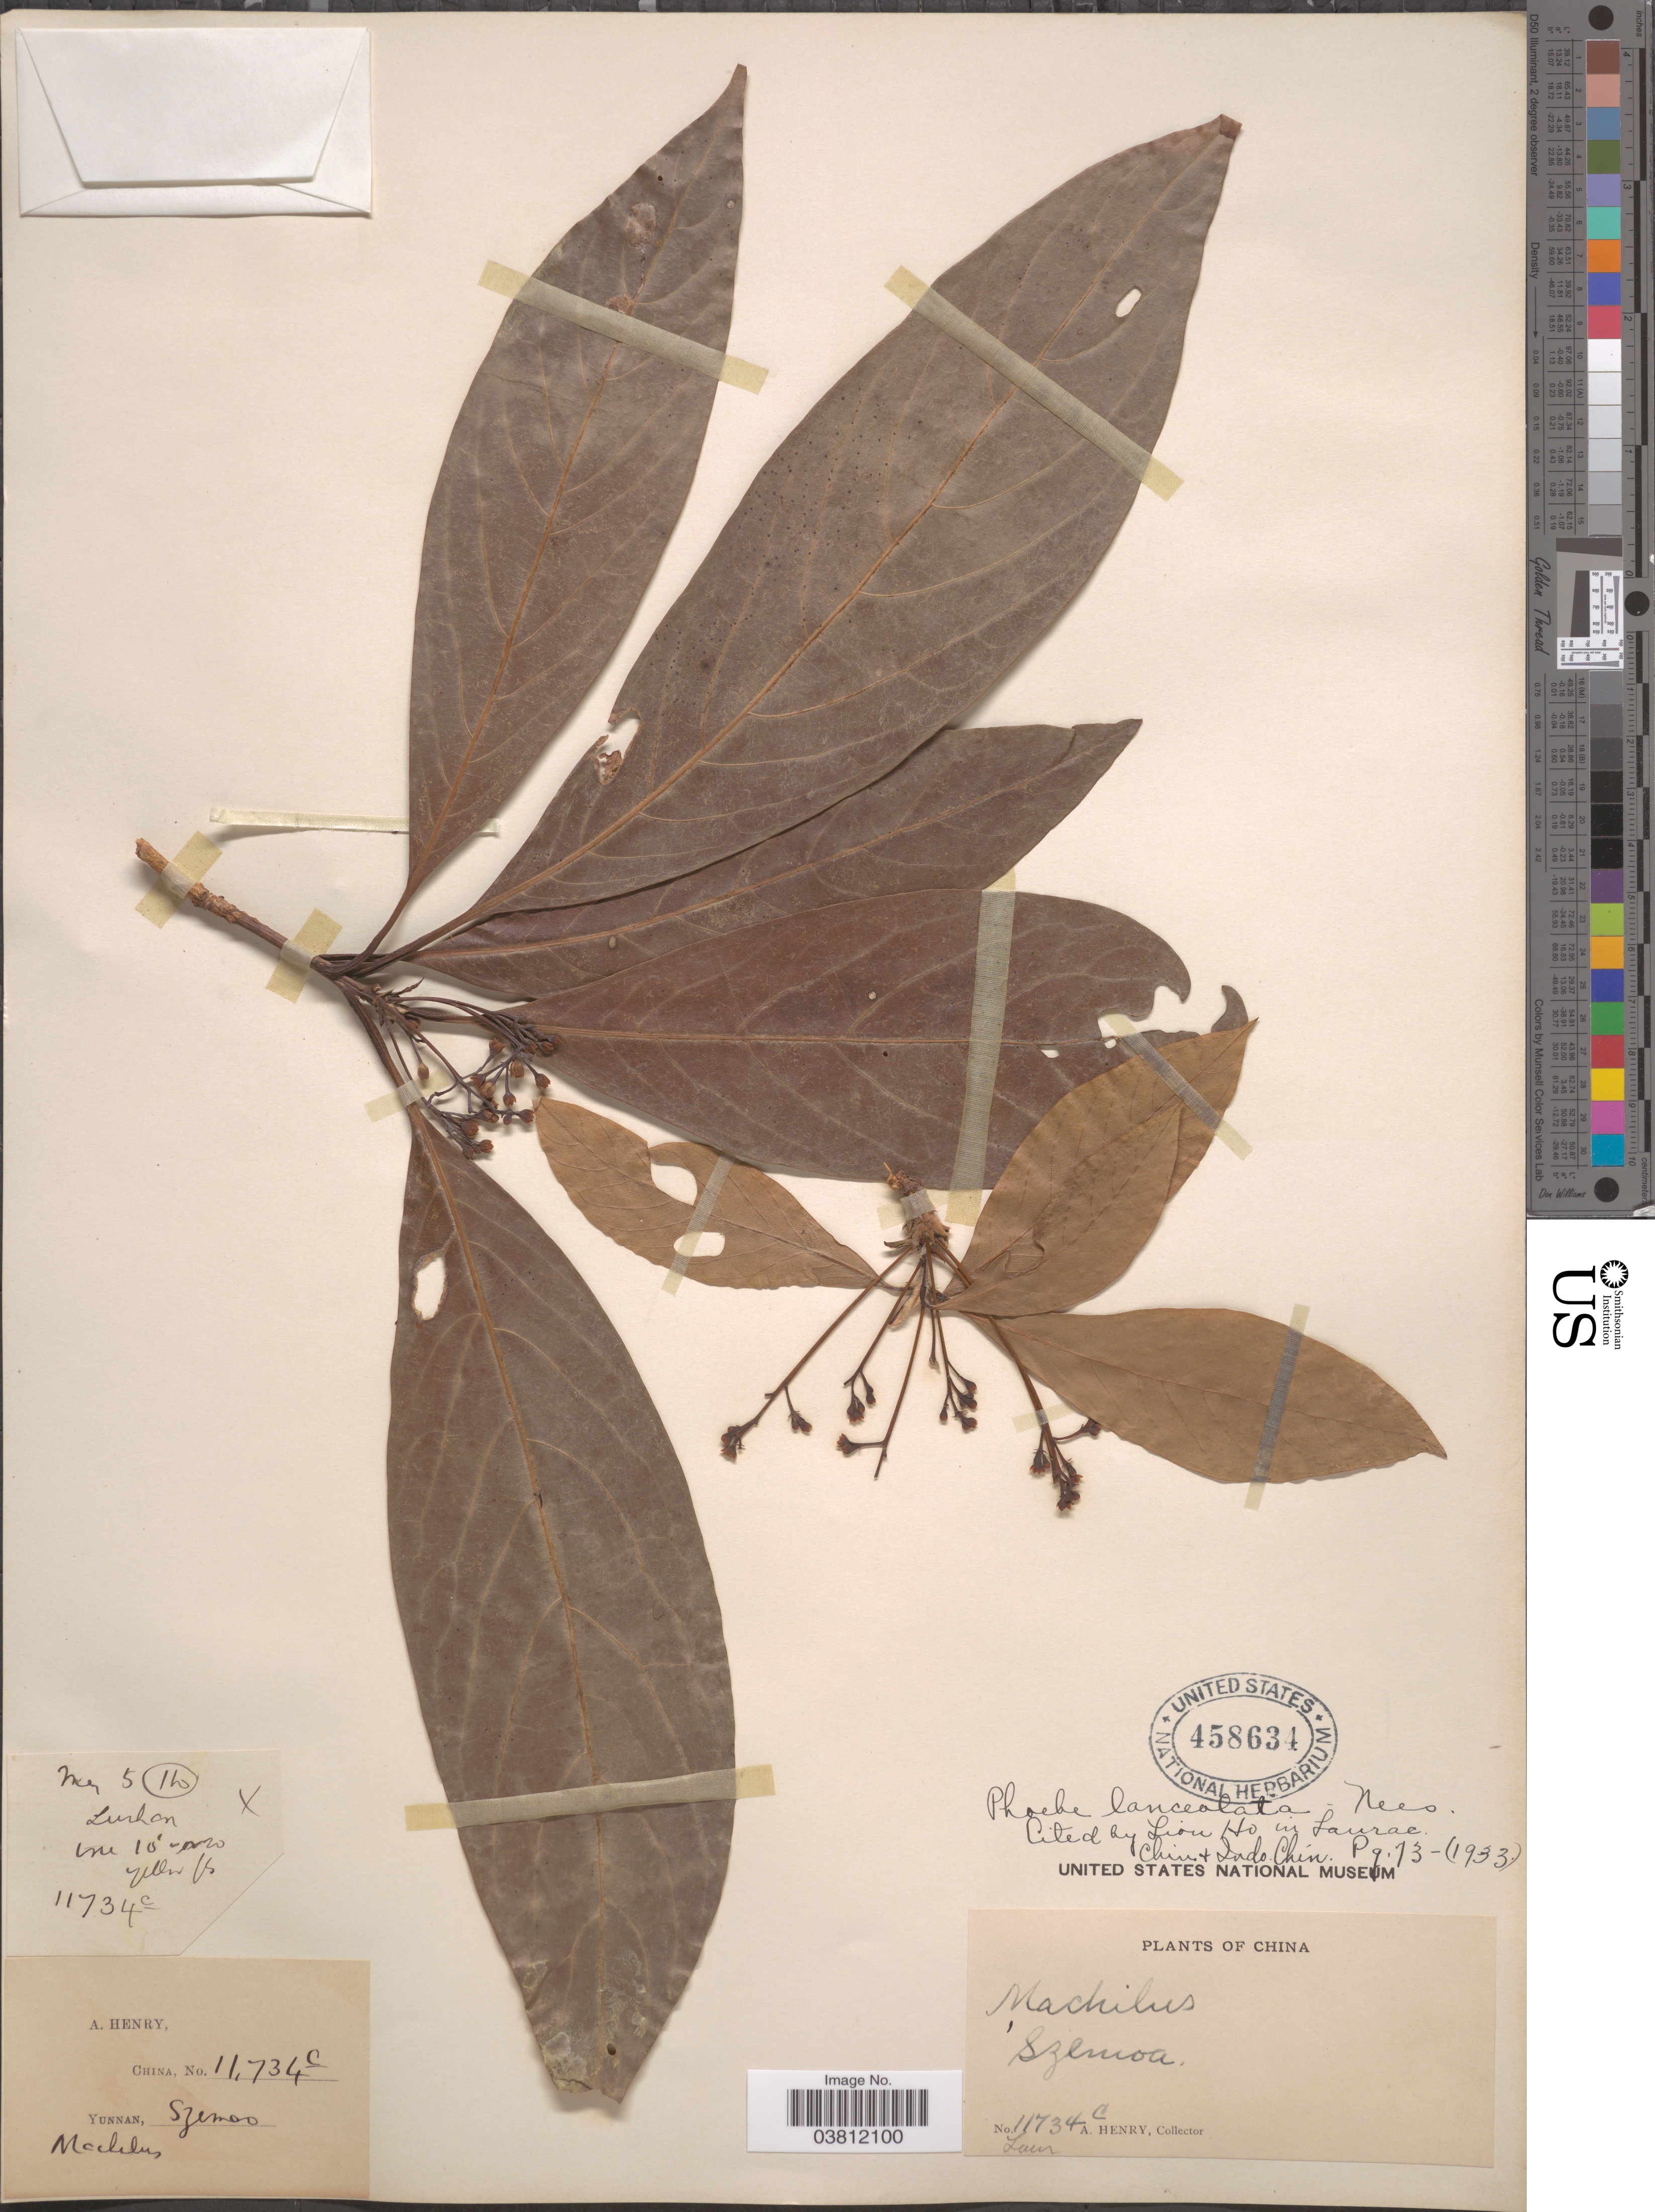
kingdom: Plantae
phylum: Tracheophyta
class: Magnoliopsida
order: Laurales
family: Lauraceae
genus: Phoebe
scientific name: Phoebe lanceolata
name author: Nees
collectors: A. Henry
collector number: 11734 C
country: China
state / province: Yunnan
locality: Szemoa.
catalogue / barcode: US 458634